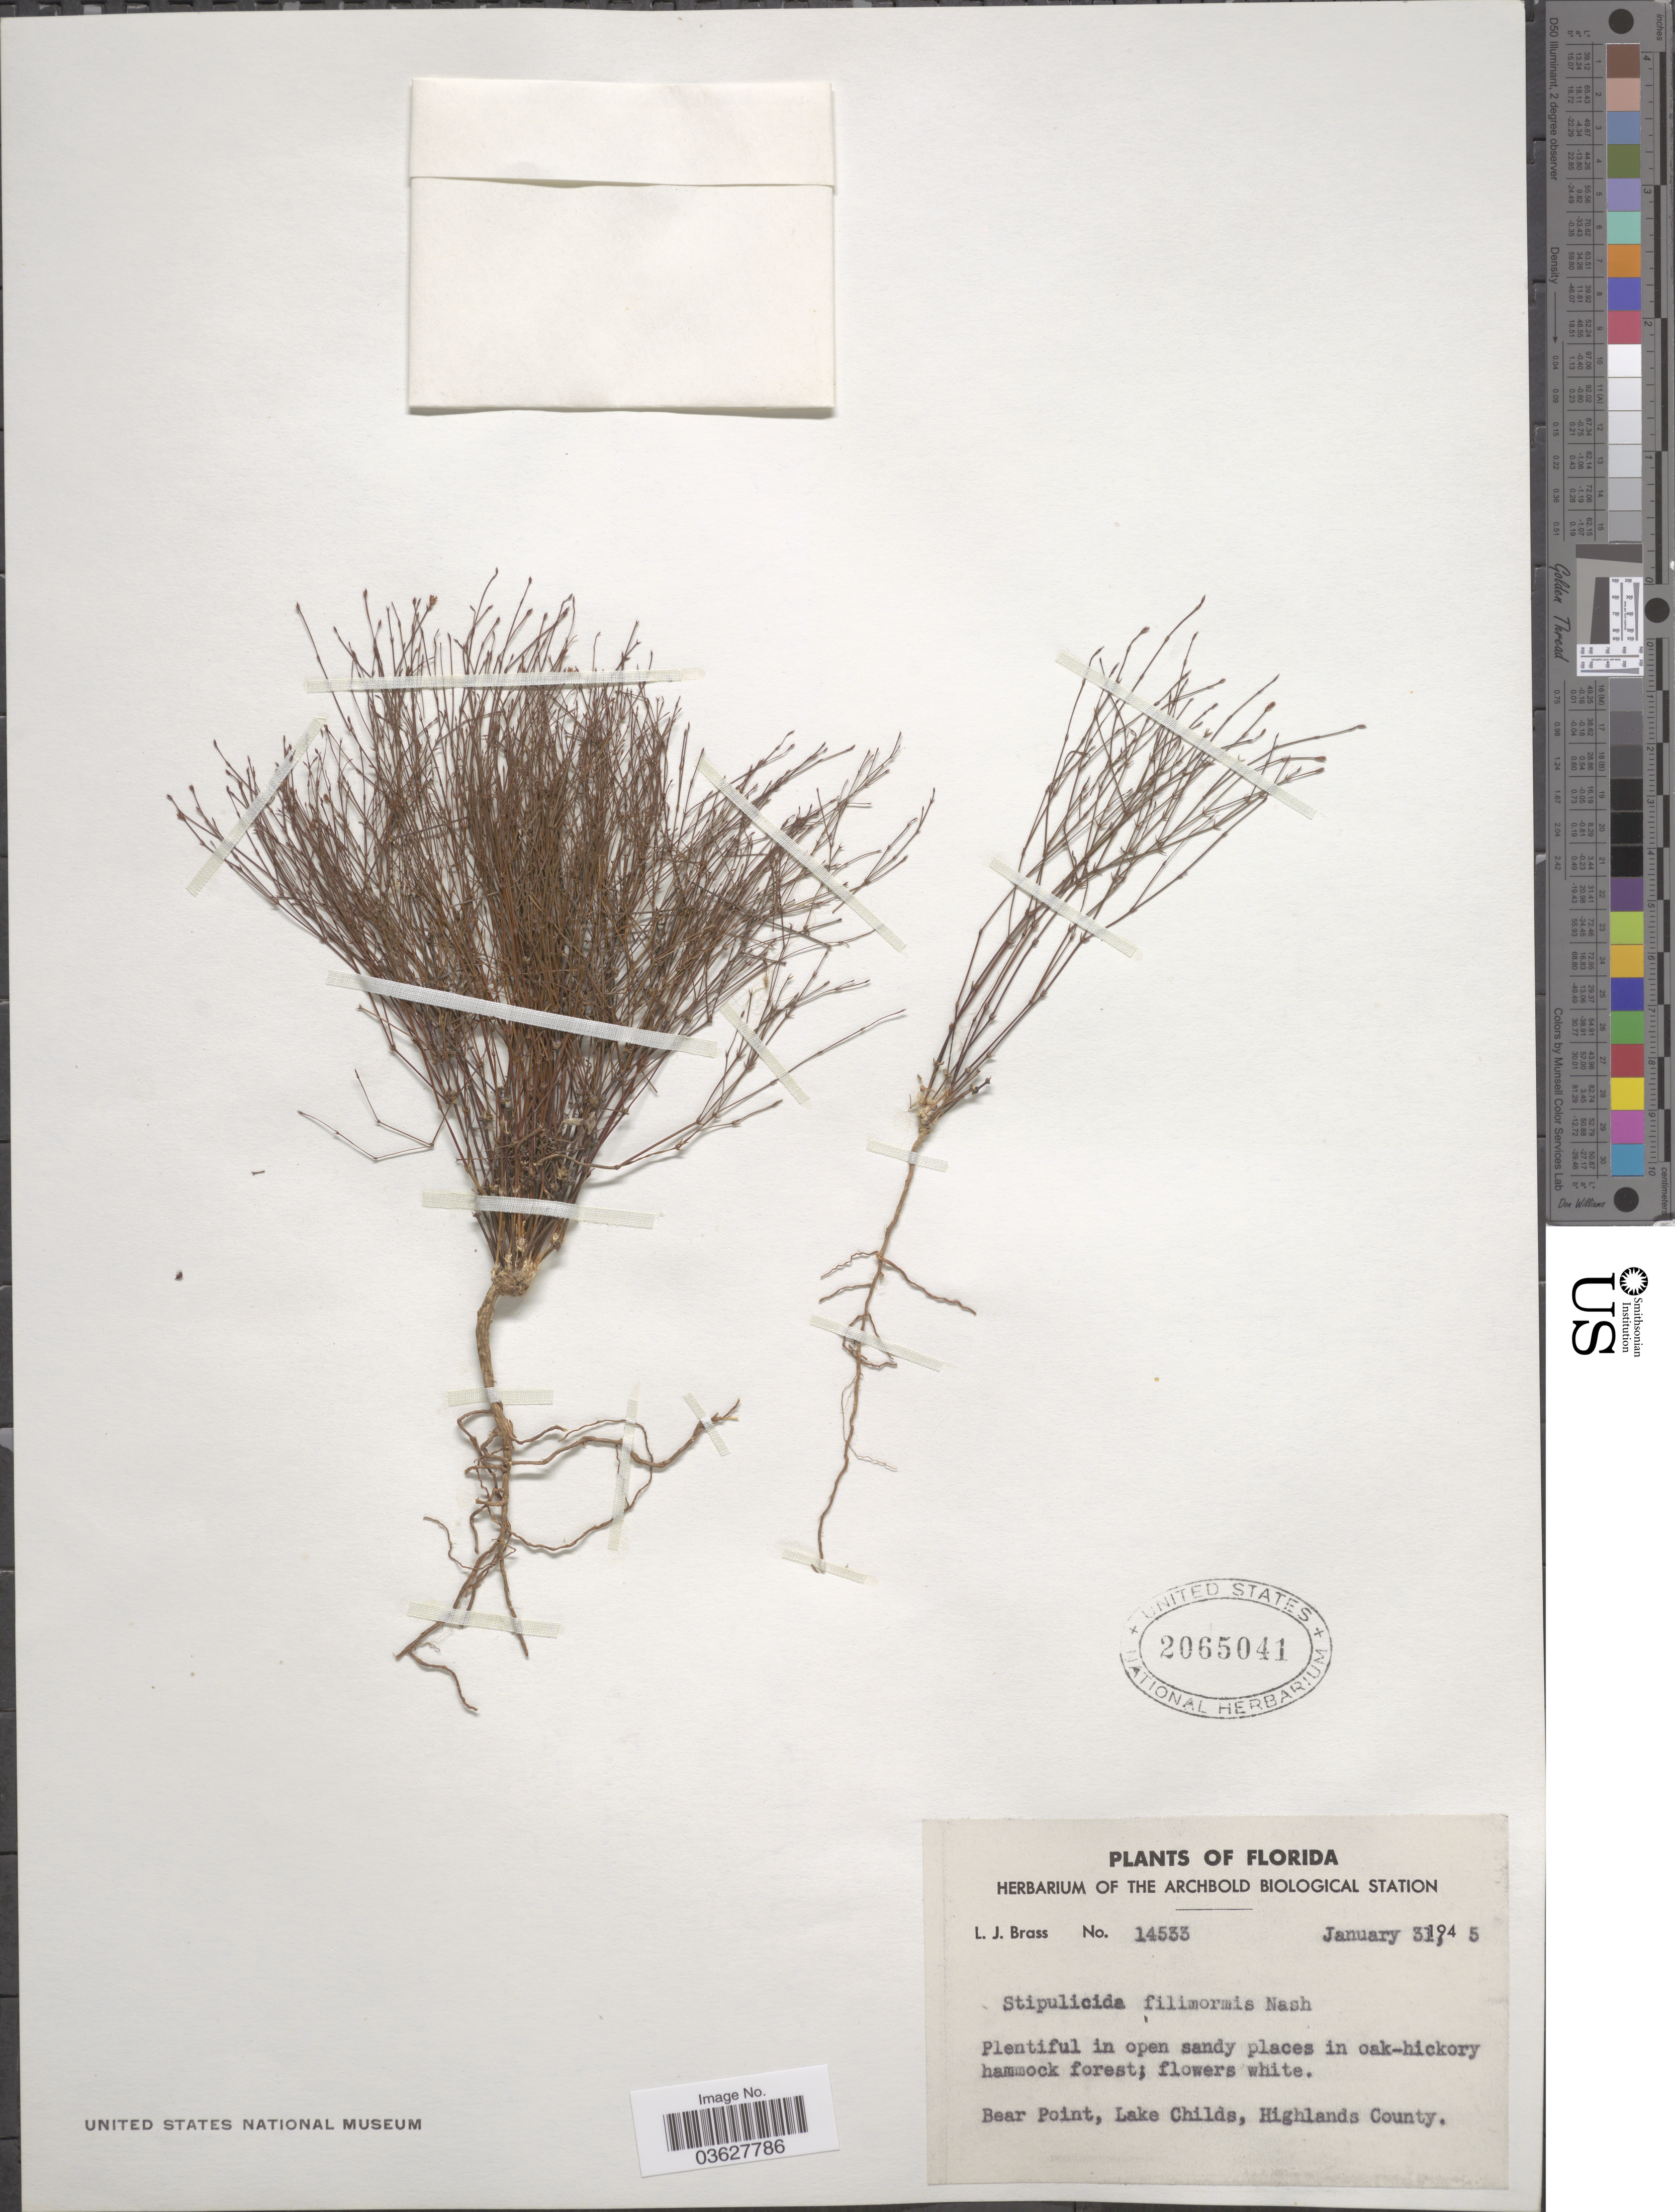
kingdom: Plantae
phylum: Tracheophyta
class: Magnoliopsida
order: Caryophyllales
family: Caryophyllaceae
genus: Stipulicida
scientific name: Stipulicida filiformis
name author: Nash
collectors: L. J. Brass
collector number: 14533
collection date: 1945-01-31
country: United States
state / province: Florida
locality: Bear Point, Lake Childs, Highlands County.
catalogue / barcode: US 2065041